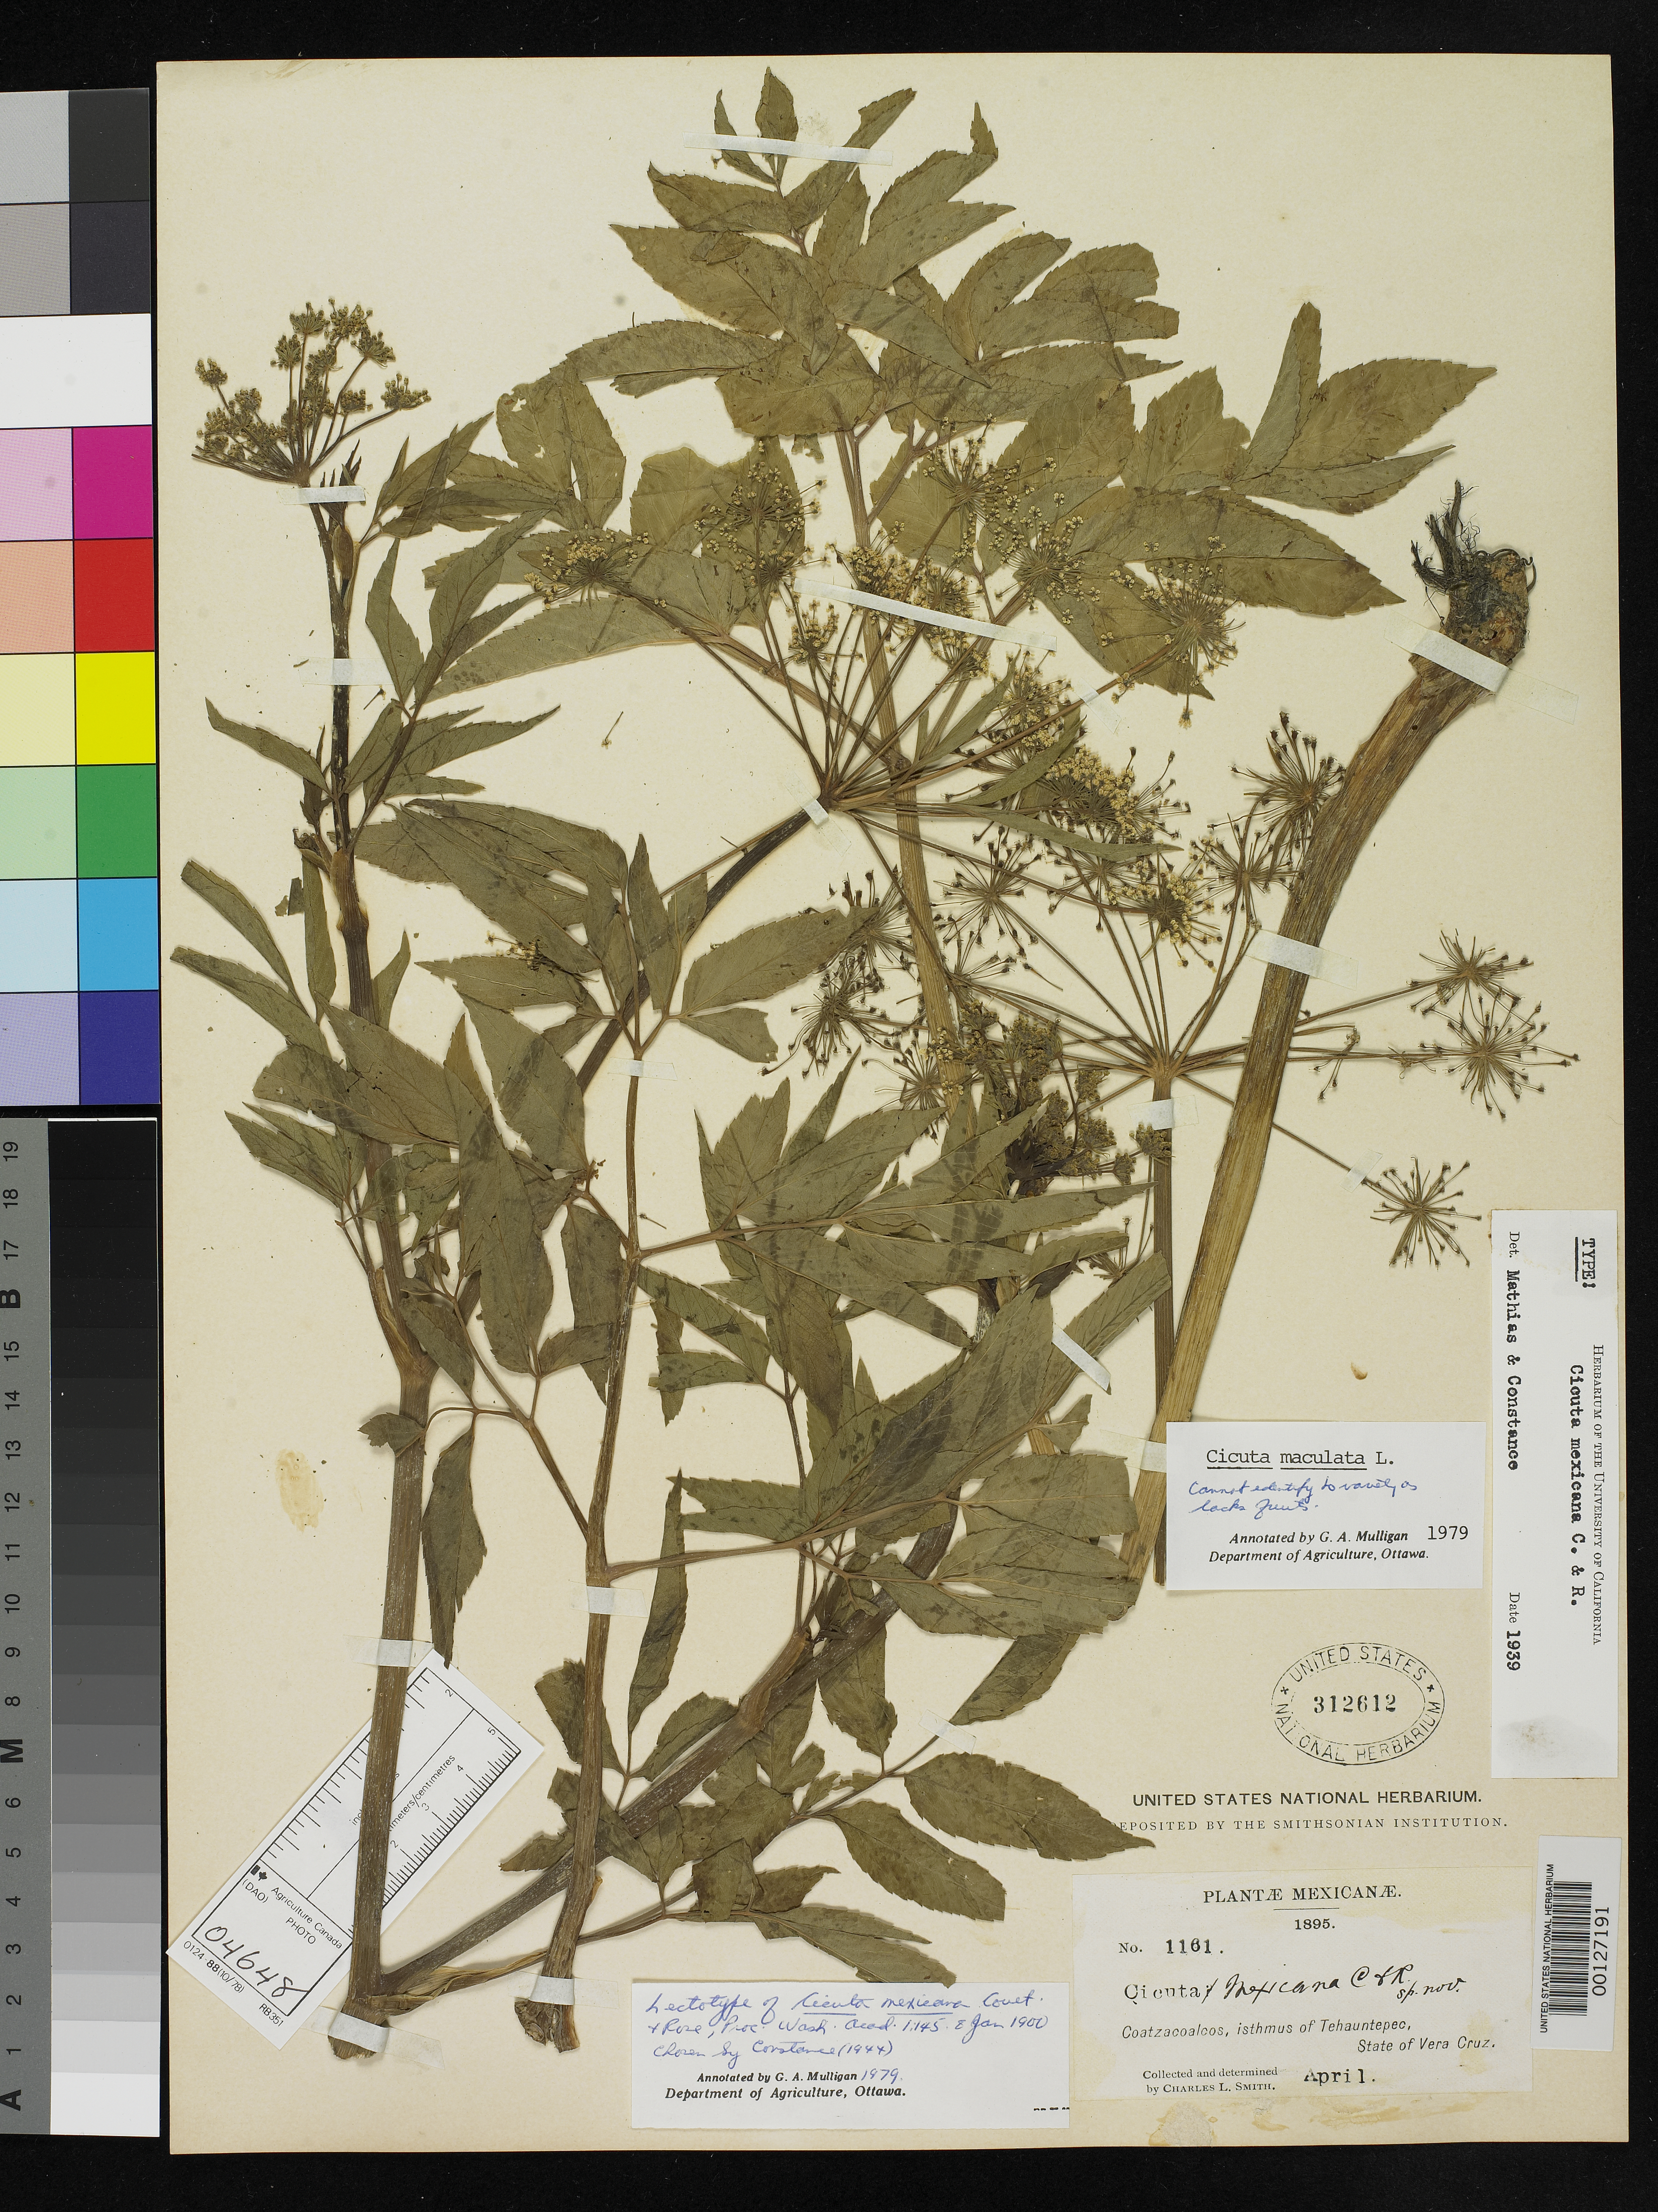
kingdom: Plantae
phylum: Tracheophyta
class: Magnoliopsida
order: Apiales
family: Apiaceae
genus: Cicuta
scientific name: Cicuta mexicana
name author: J.M. Coult. & Rose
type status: Type Collection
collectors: C. L. Smith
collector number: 1161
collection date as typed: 01 Apr 1895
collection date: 1895-04-01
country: Mexico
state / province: Veracruz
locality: Coatzacoalcos, Isthmus of Tehuantepec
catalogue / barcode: US 312612